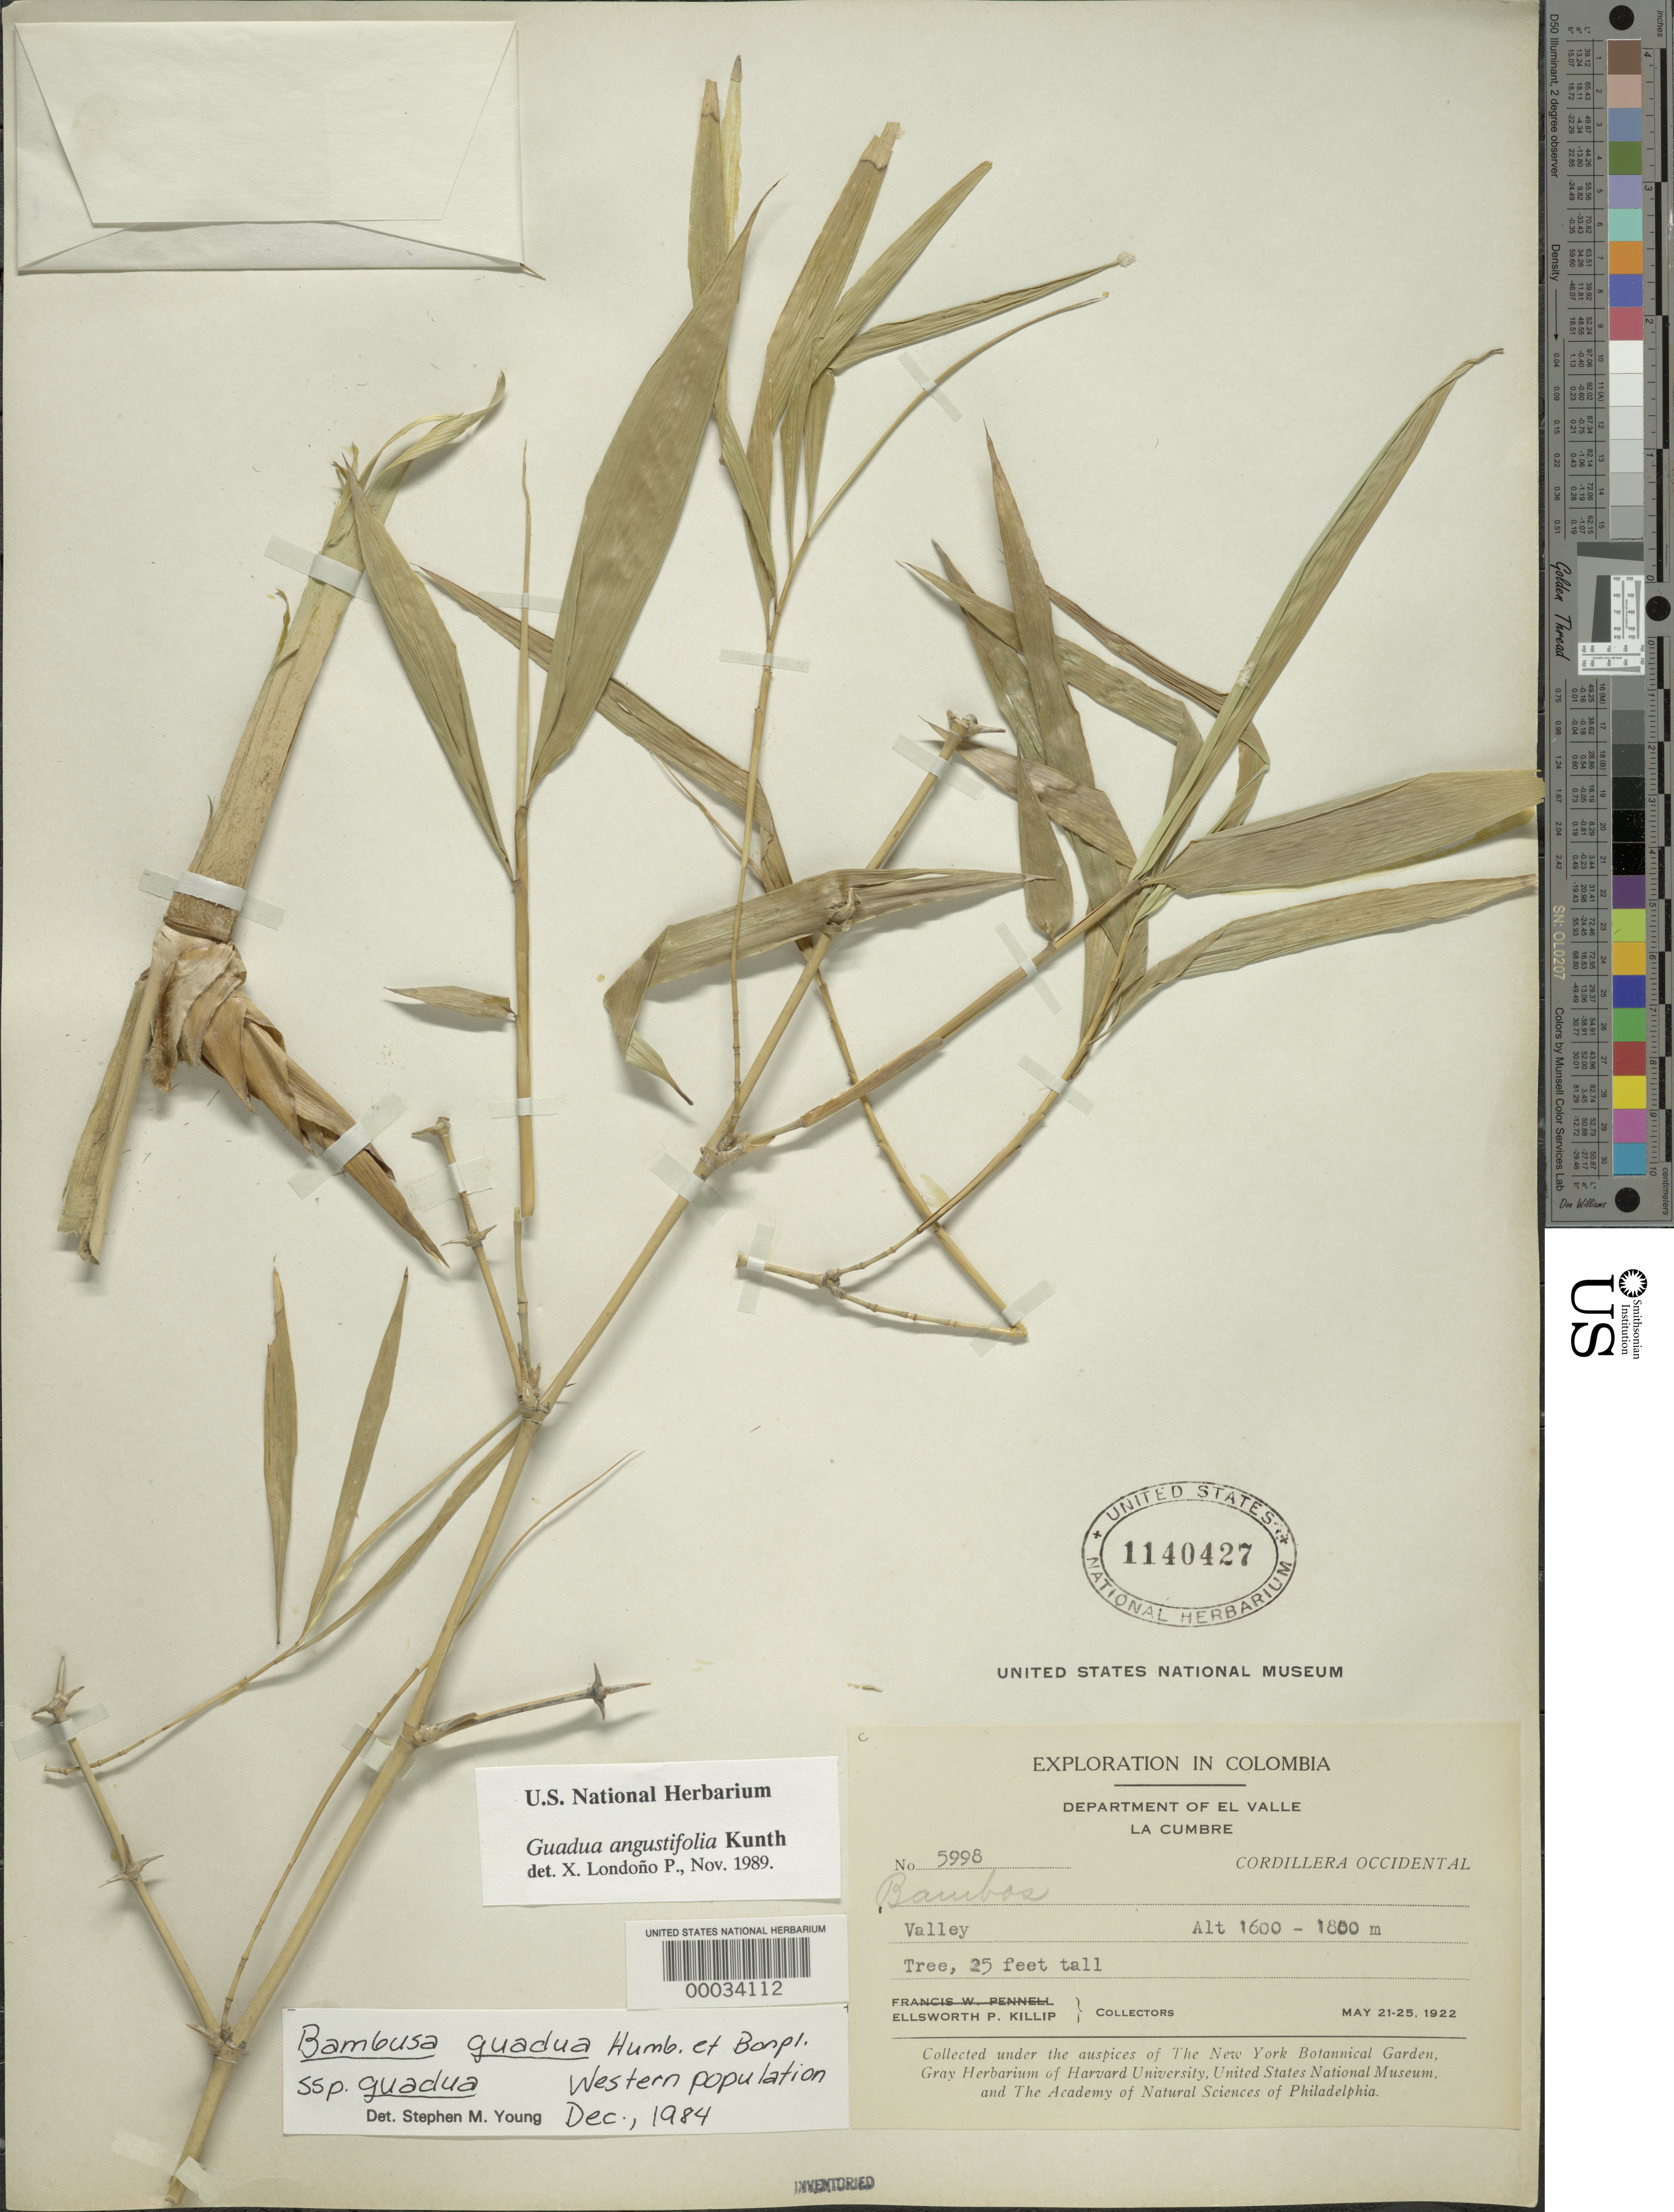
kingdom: Plantae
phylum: Tracheophyta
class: Liliopsida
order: Poales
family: Poaceae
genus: Guadua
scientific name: Guadua angustifolia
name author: Kunth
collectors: E. P. Killip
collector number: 5998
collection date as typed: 21 May 1922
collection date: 1922-05-21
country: Colombia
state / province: Valle del Cauca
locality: Cordillera Occidental, la Cumbe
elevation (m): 1600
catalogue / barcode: US 1140427